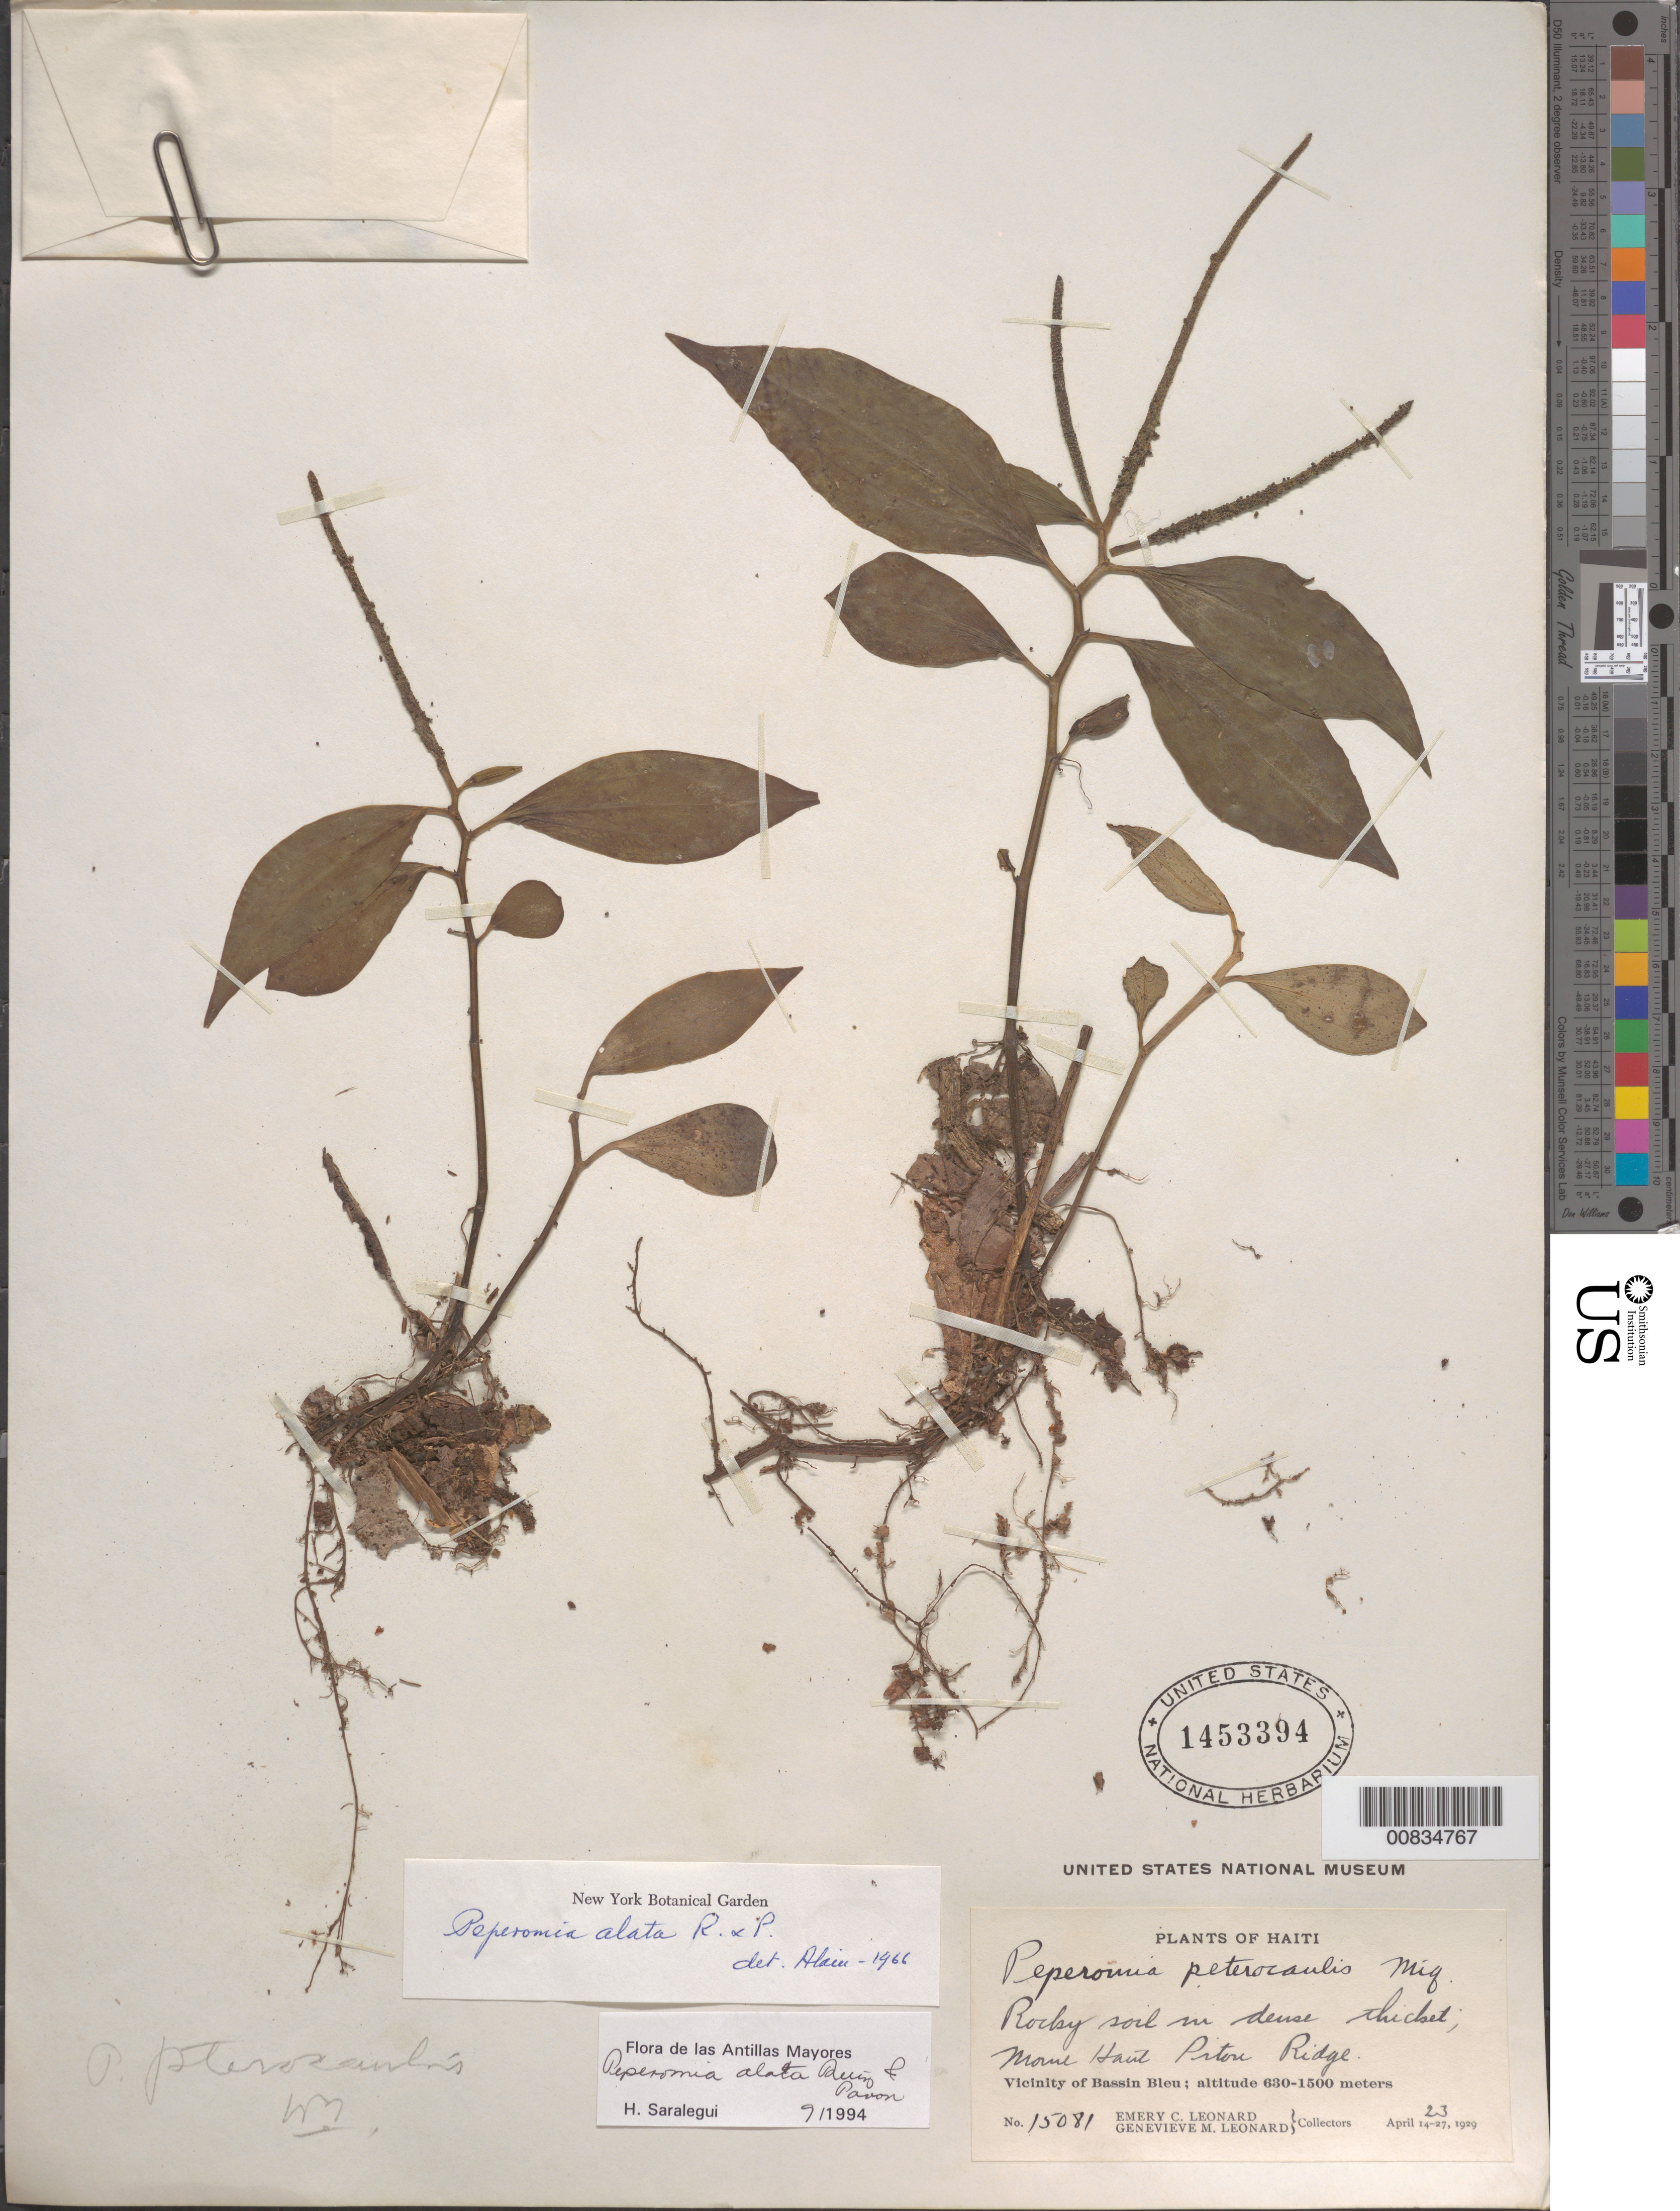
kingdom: Plantae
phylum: Tracheophyta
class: Magnoliopsida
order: Piperales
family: Piperaceae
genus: Peperomia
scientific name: Peperomia alata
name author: Ruiz & Pav.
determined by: Saralegui Boza, H., (HAJB), Jardin Botanico Nacional (Habana)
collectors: E. C. Leonard & G. M. Leonard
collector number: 15081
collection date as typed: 23 Apr 1929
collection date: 1929-04-23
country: Haiti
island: Hispaniola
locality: Vicinity of Bassin Bleu. Morne Haut Piton Ridge.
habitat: Rocky soil in dense thicket.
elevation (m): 630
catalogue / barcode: US 1453394